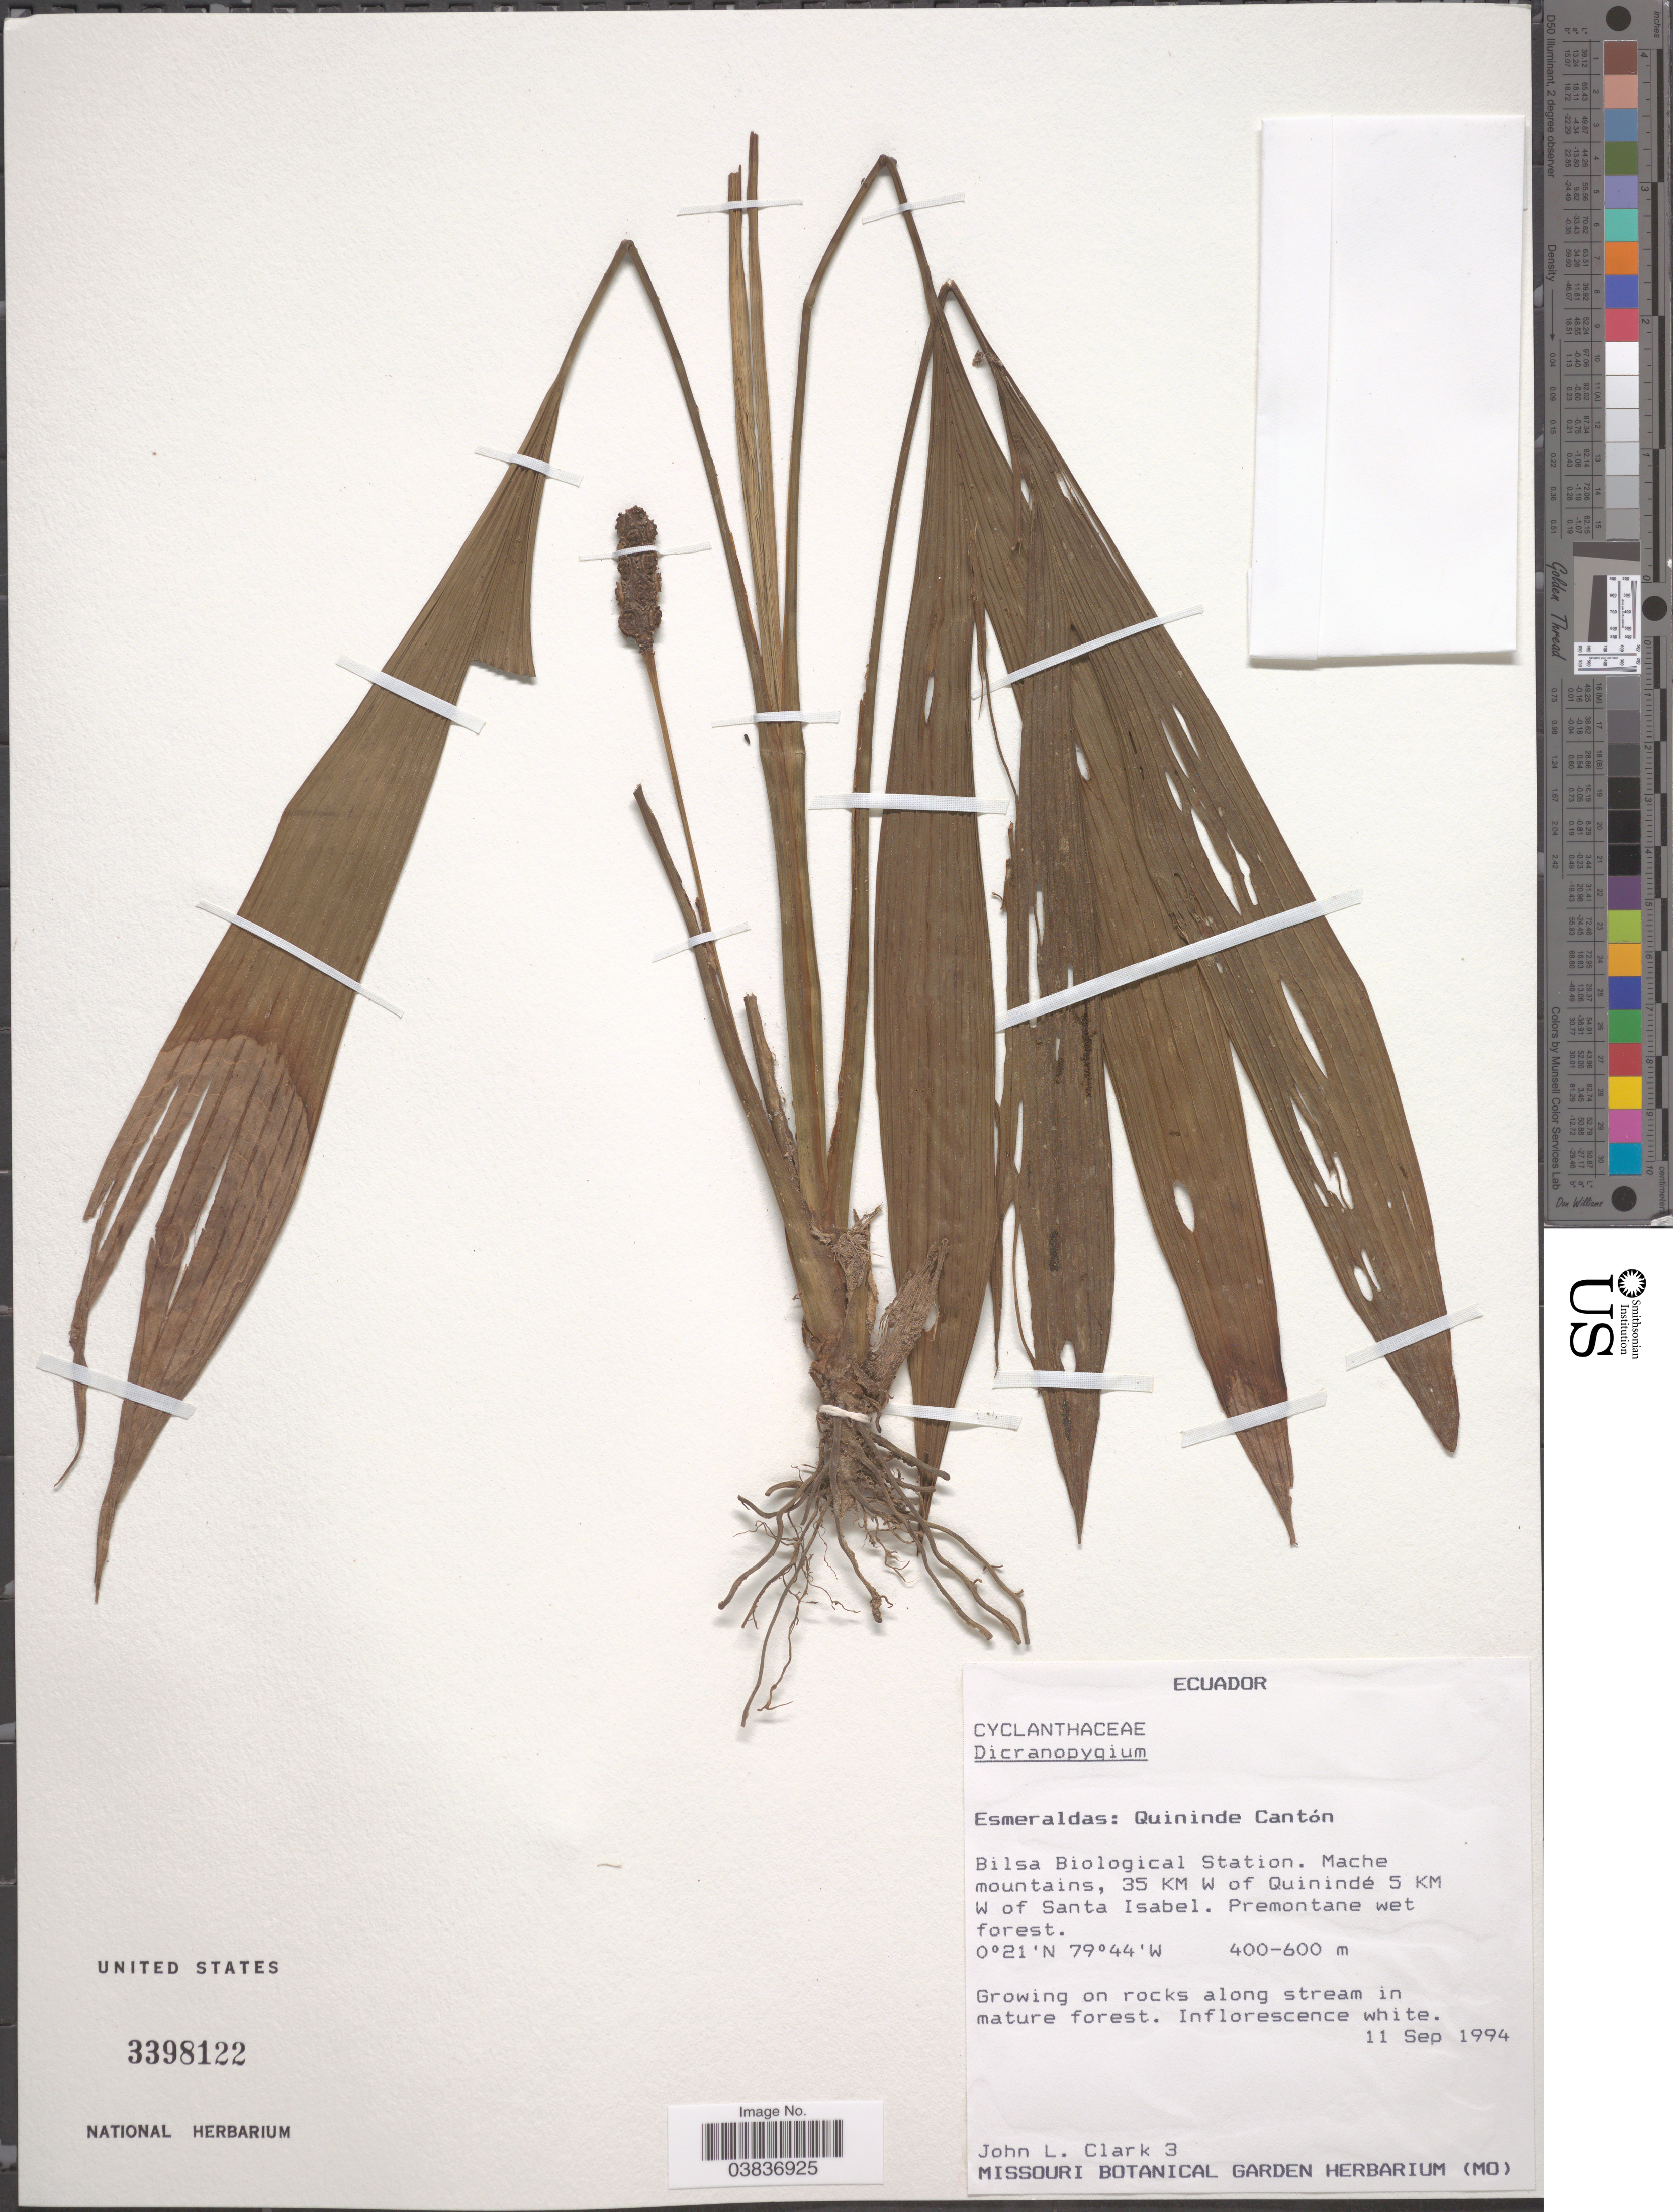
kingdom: Plantae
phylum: Tracheophyta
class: Liliopsida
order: Pandanales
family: Cyclanthaceae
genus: Dicranopygium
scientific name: Dicranopygium sp.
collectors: J. L. Clark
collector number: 3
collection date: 1994-09-11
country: Ecuador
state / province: Esmeraldas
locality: Quininde Cantón. Bilsa Biological Station. Mache mountains, 35 KM W of Quinindé 5 KM W of Santa Isabel.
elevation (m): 400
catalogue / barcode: US 3398122